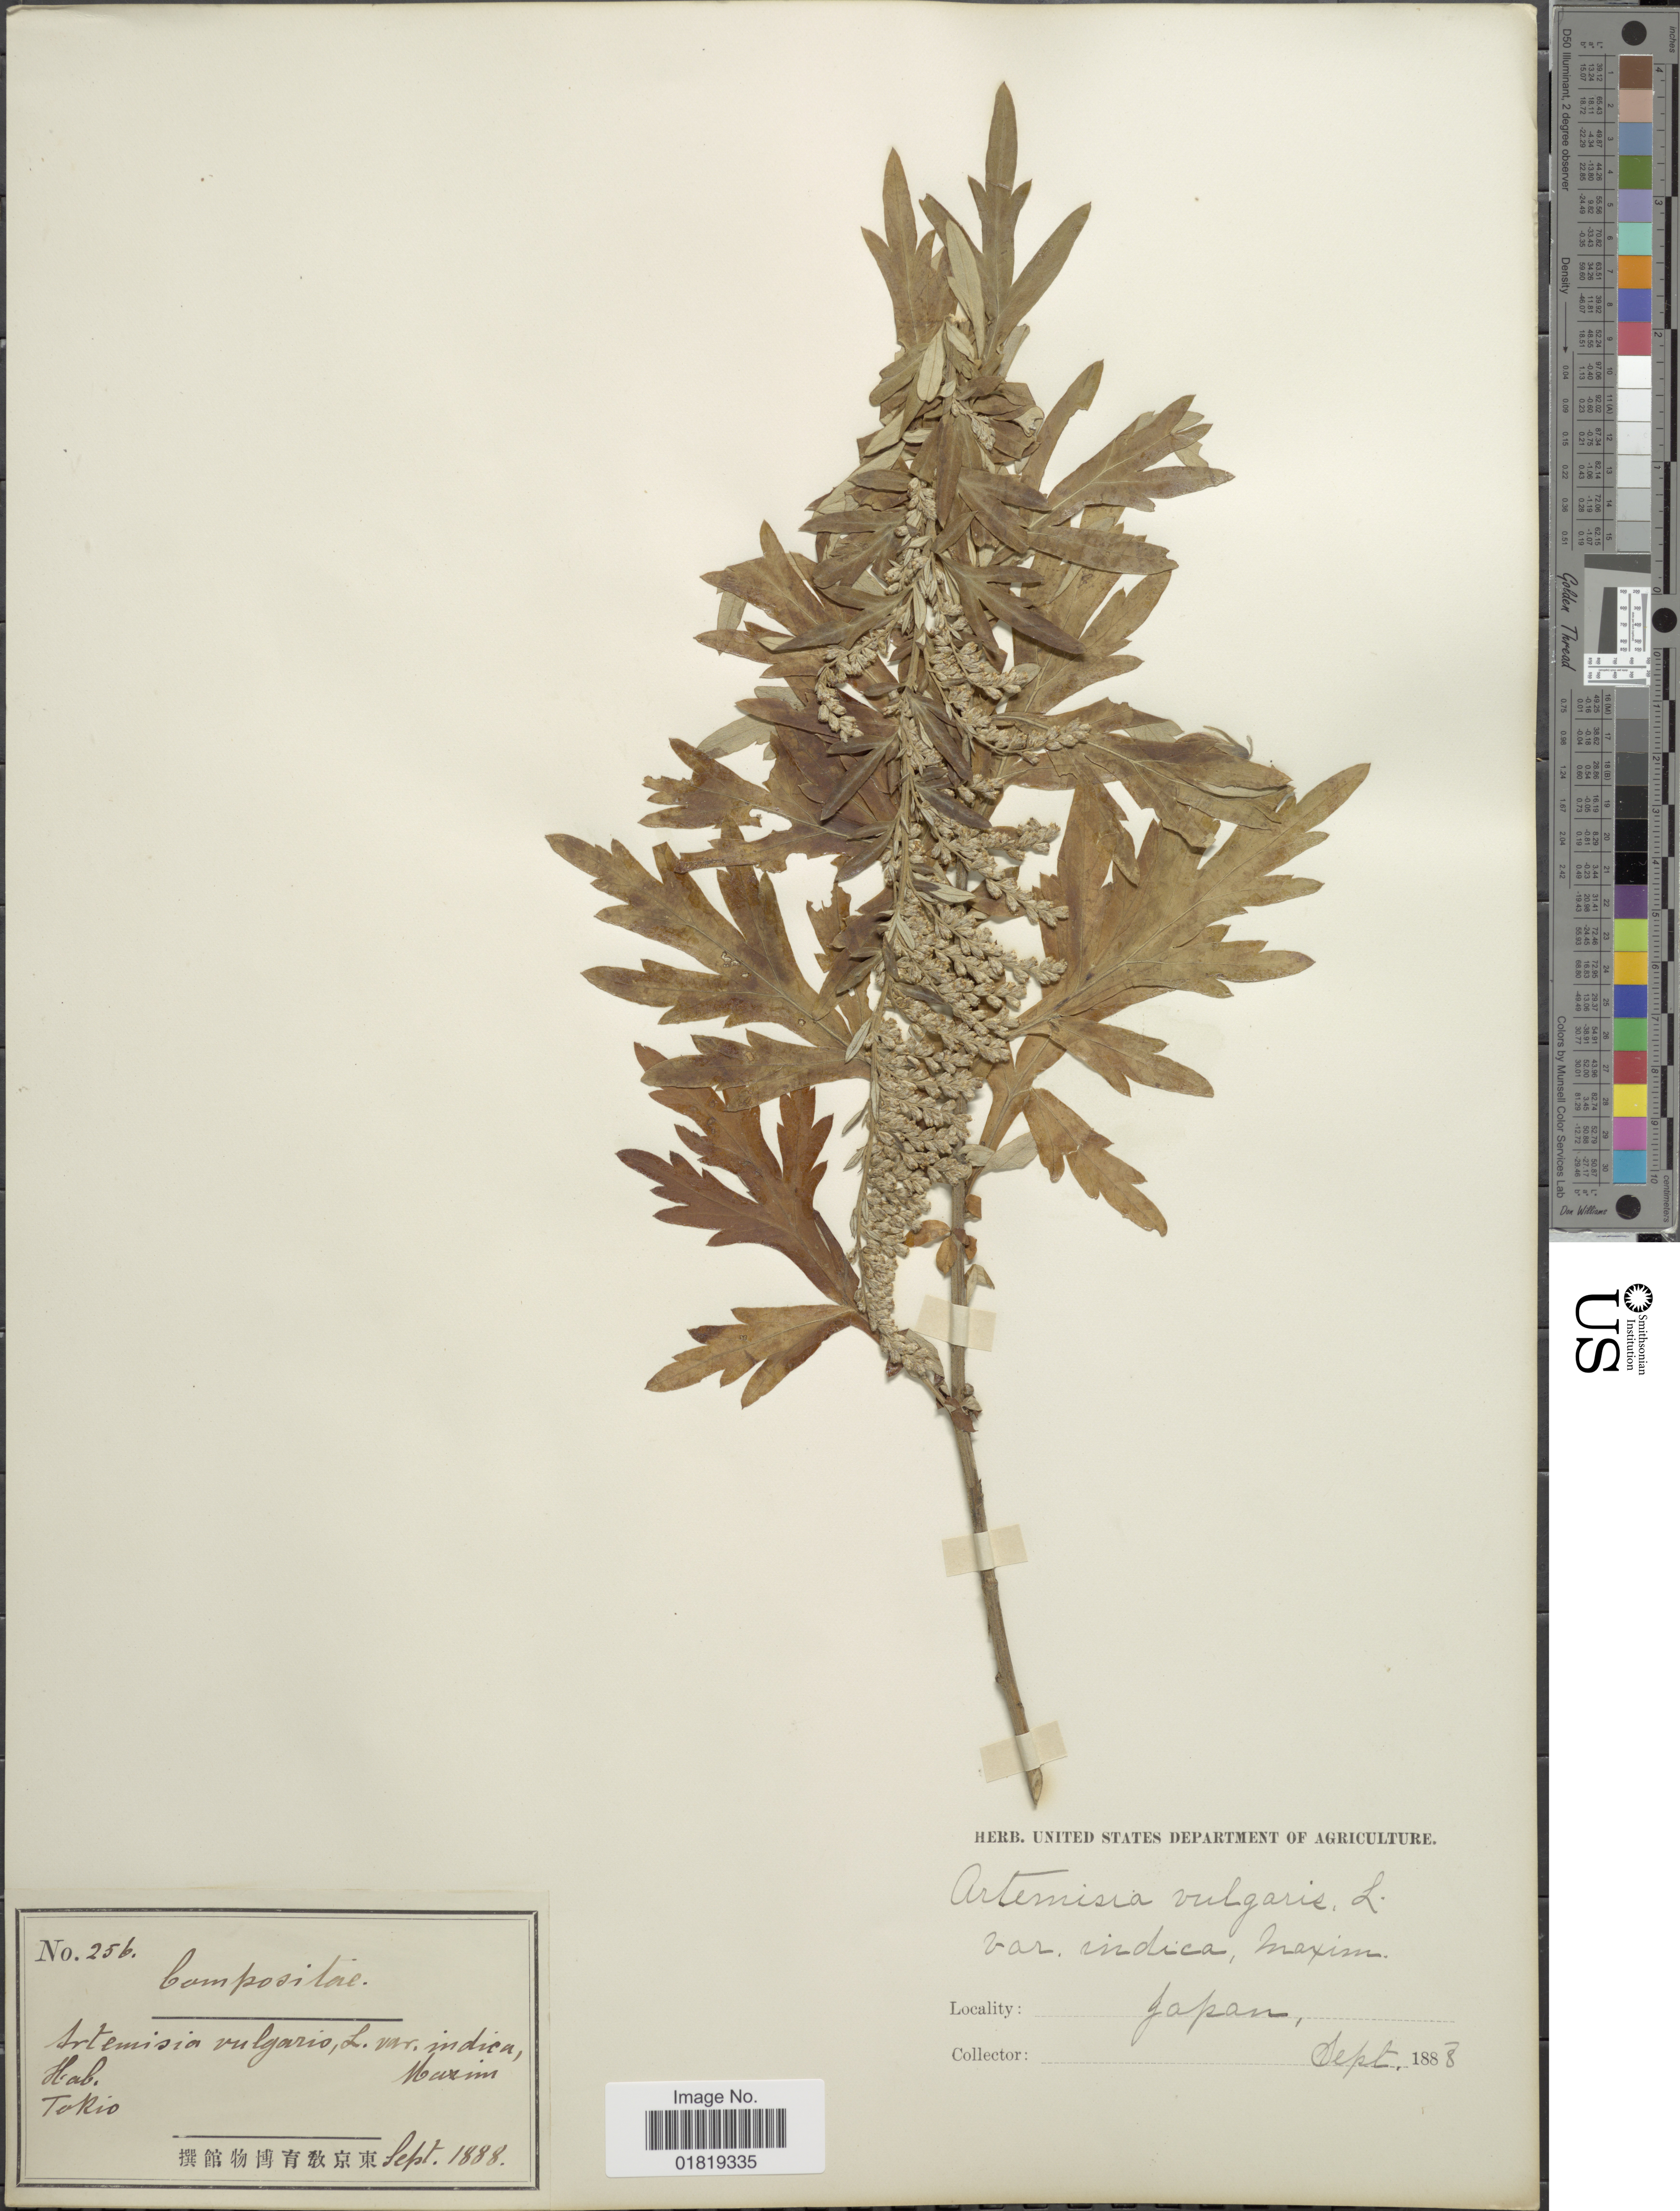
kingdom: Plantae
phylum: Tracheophyta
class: Magnoliopsida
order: Asterales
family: Asteraceae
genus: Artemisia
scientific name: Artemisia vulgaris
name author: L.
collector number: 256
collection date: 1888-09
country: Japan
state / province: Tokyo, Federal City of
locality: Tokio